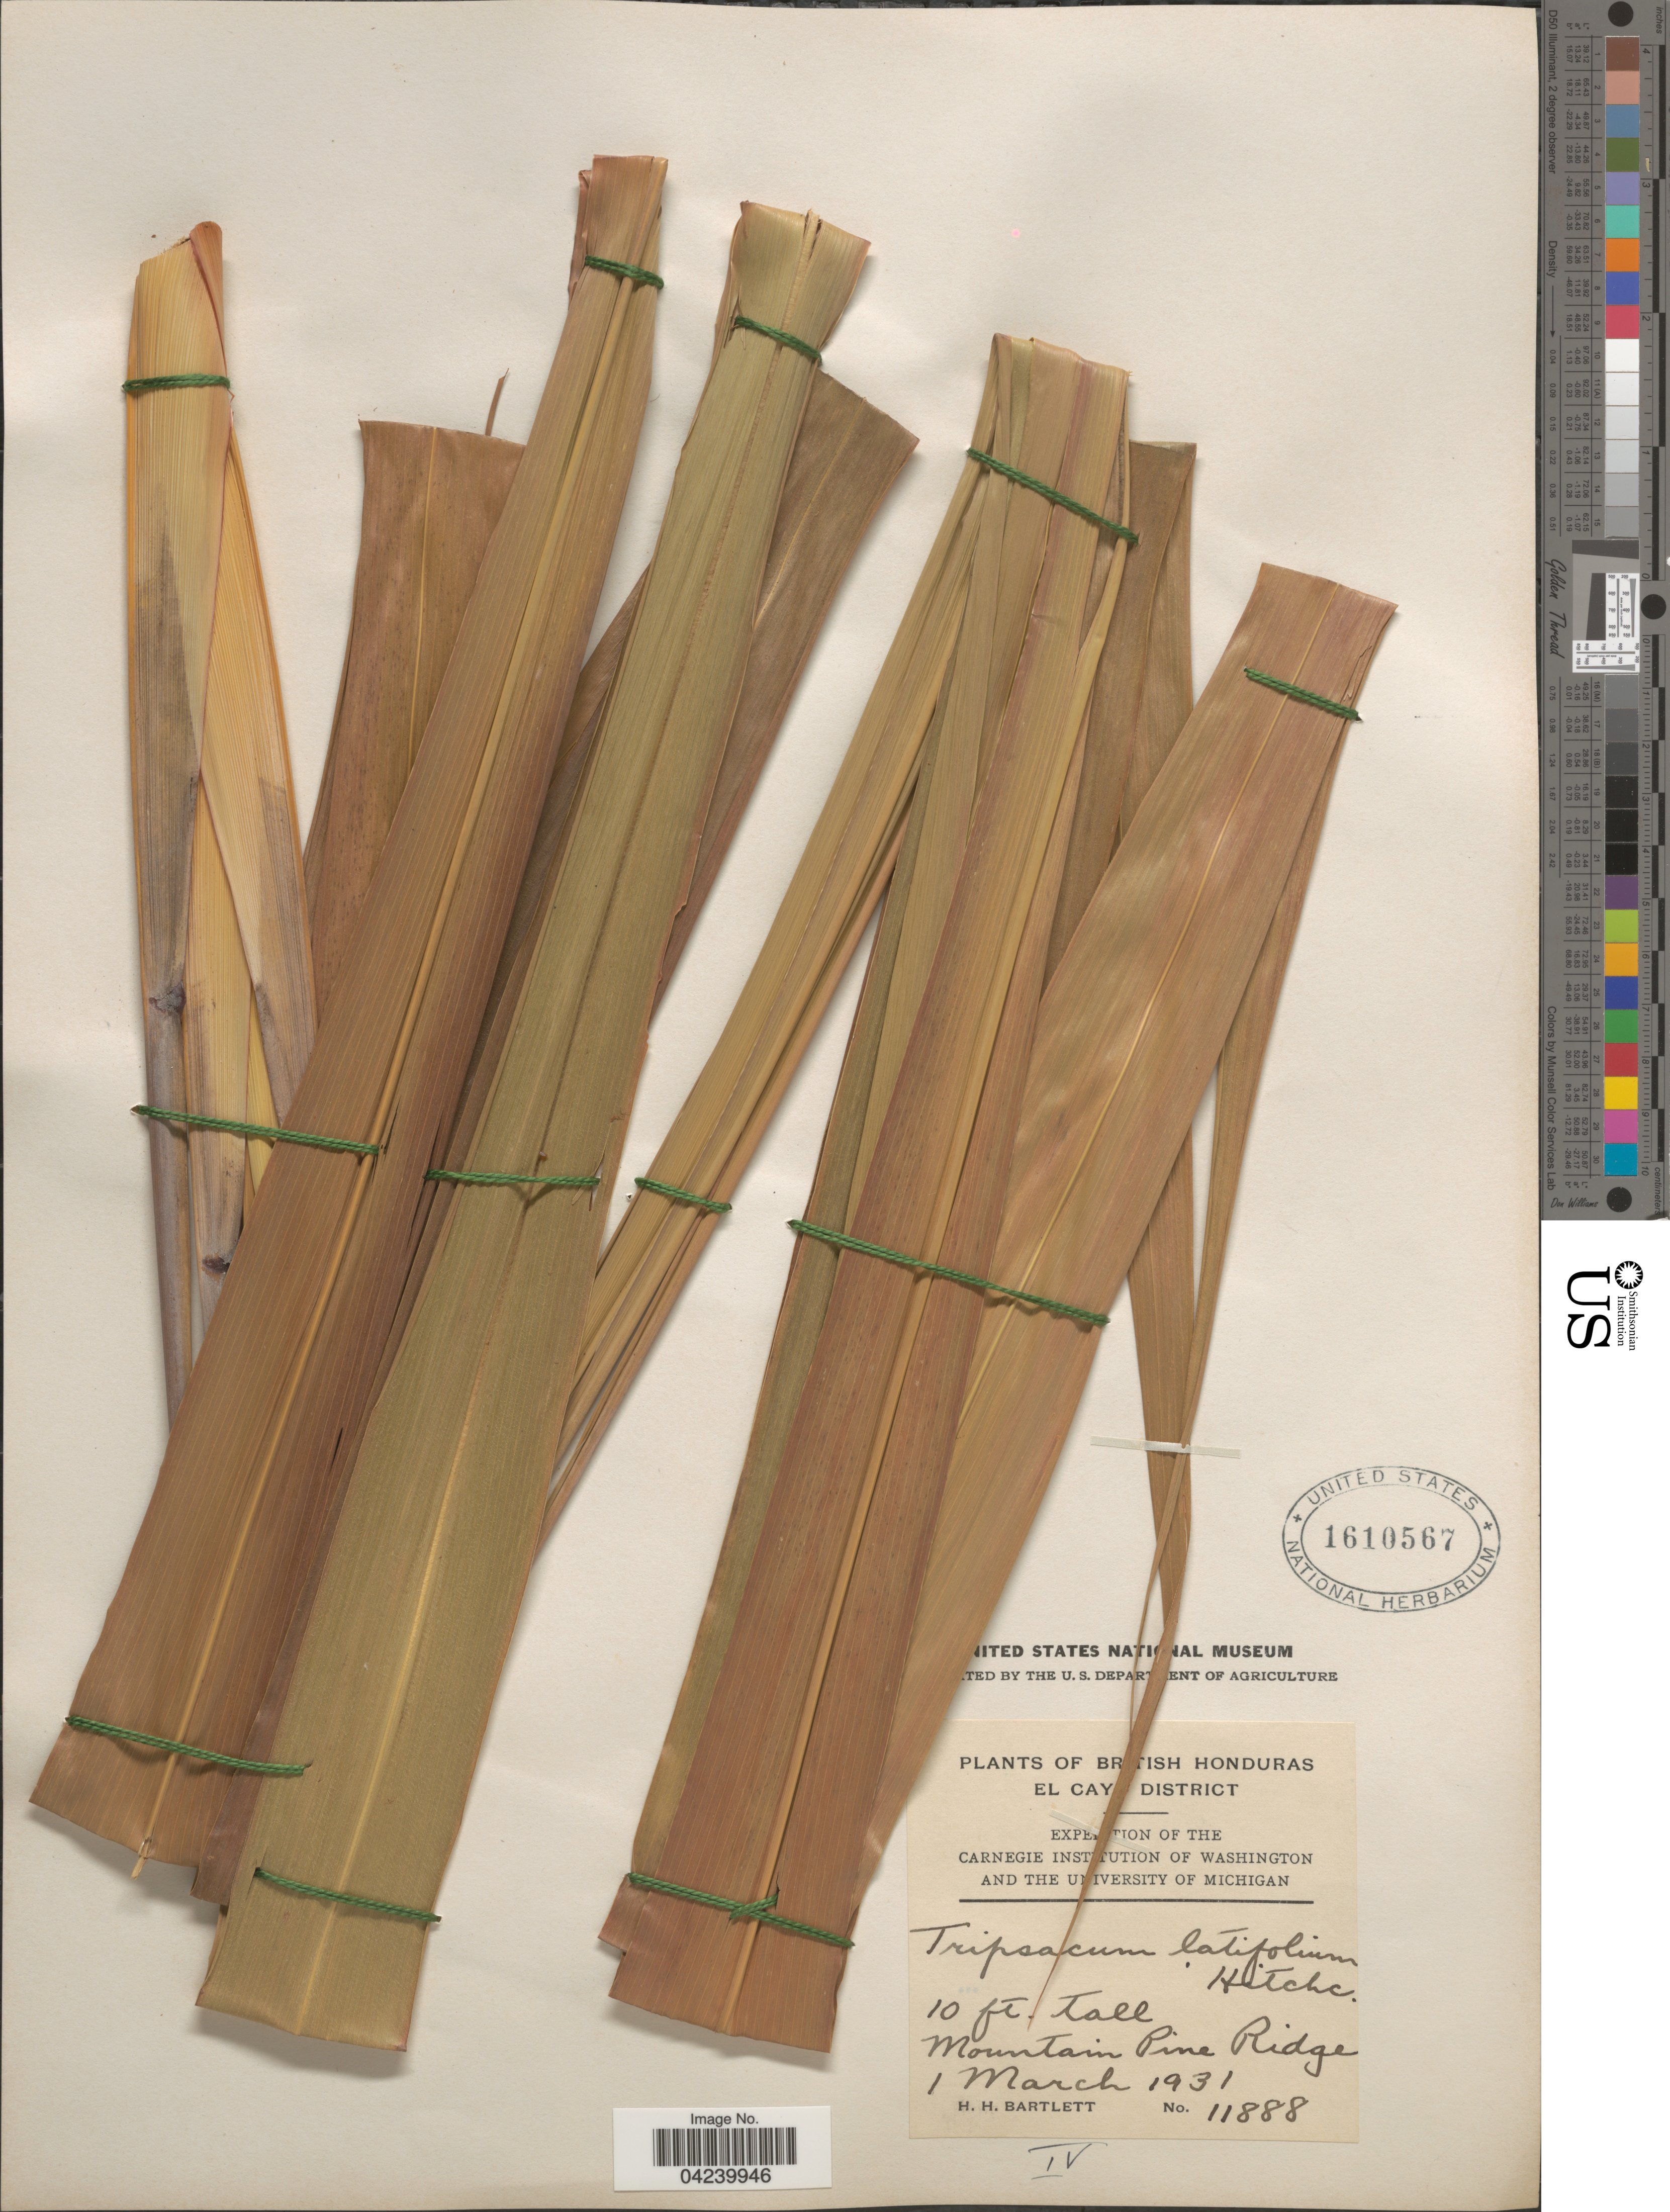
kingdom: Plantae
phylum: Tracheophyta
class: Liliopsida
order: Poales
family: Poaceae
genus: Tripsacum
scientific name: Tripsacum latifolium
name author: Hitchc.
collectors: H. H. Bartlett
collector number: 11888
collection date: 1931-03-01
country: Belize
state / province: Cayo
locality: Britsh Honduras. El Cayo District. Mountain Pine Ridge.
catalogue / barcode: US 1610567